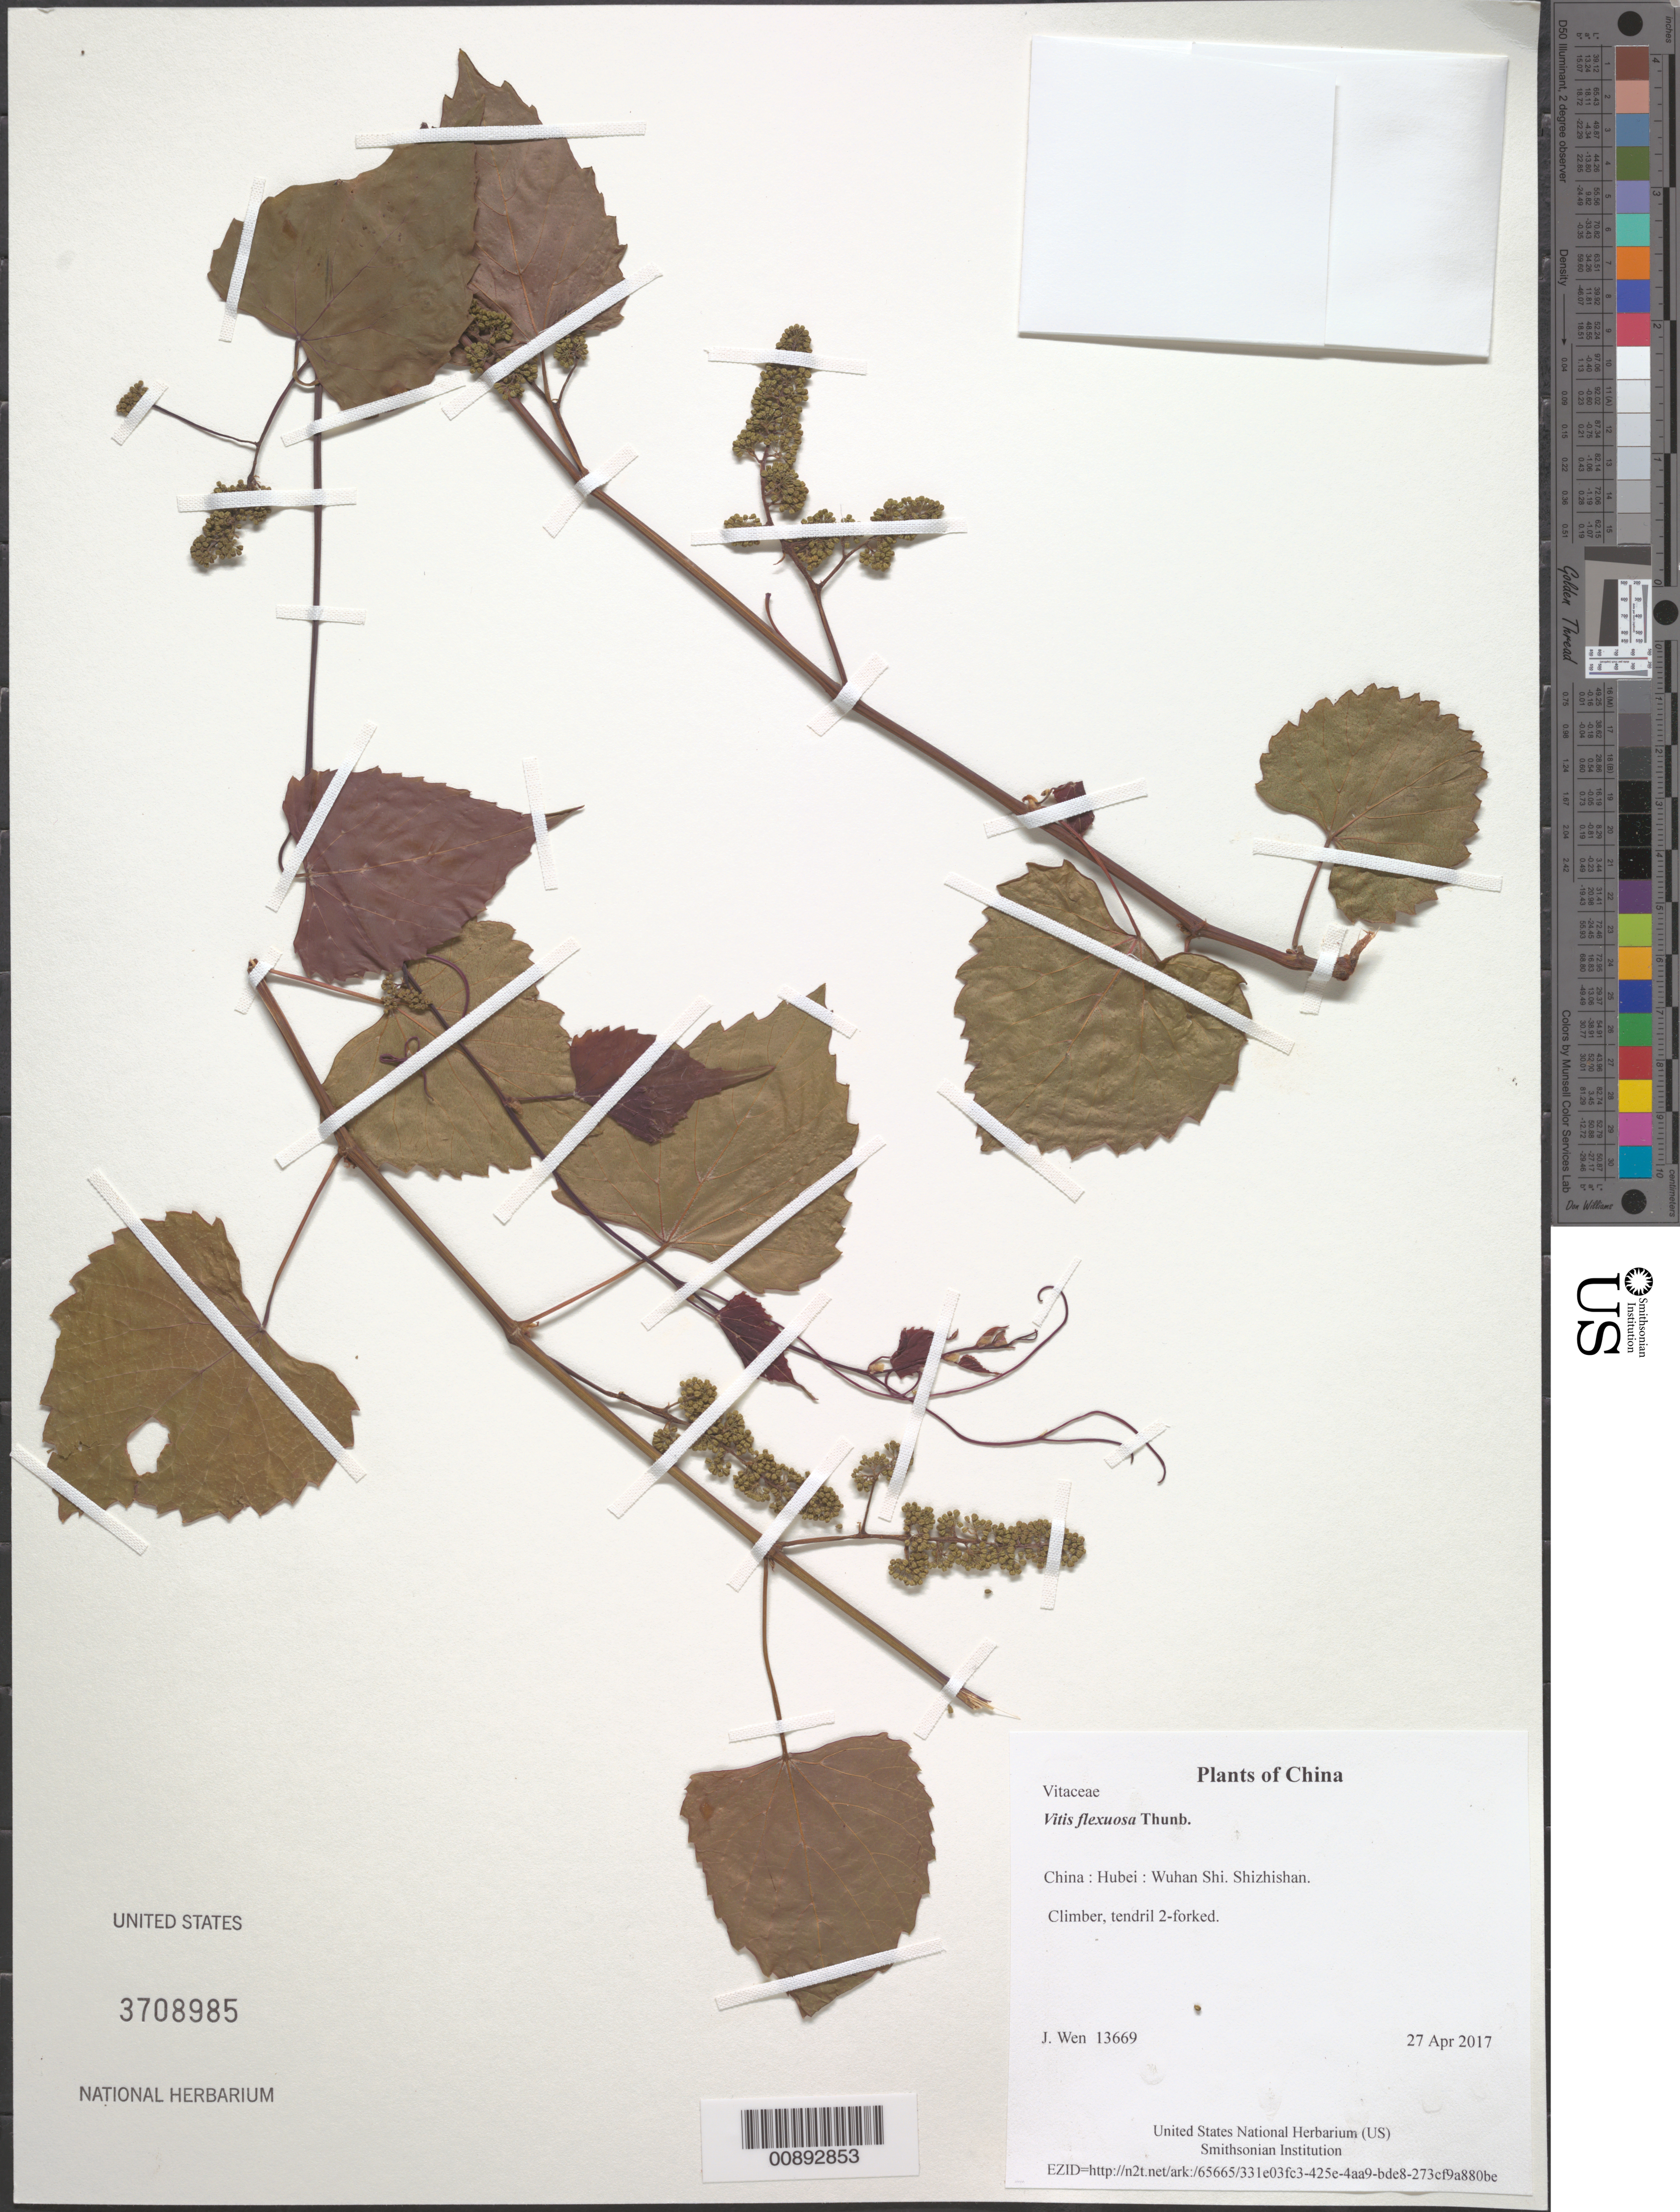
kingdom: Plantae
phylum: Tracheophyta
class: Magnoliopsida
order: Vitales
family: Vitaceae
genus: Vitis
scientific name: Vitis flexuosa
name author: Thunb.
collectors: J. Wen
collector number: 13669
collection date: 2017-04-27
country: China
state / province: Hubei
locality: Wuhan Shi. Shizhishan.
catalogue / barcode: US 3708985